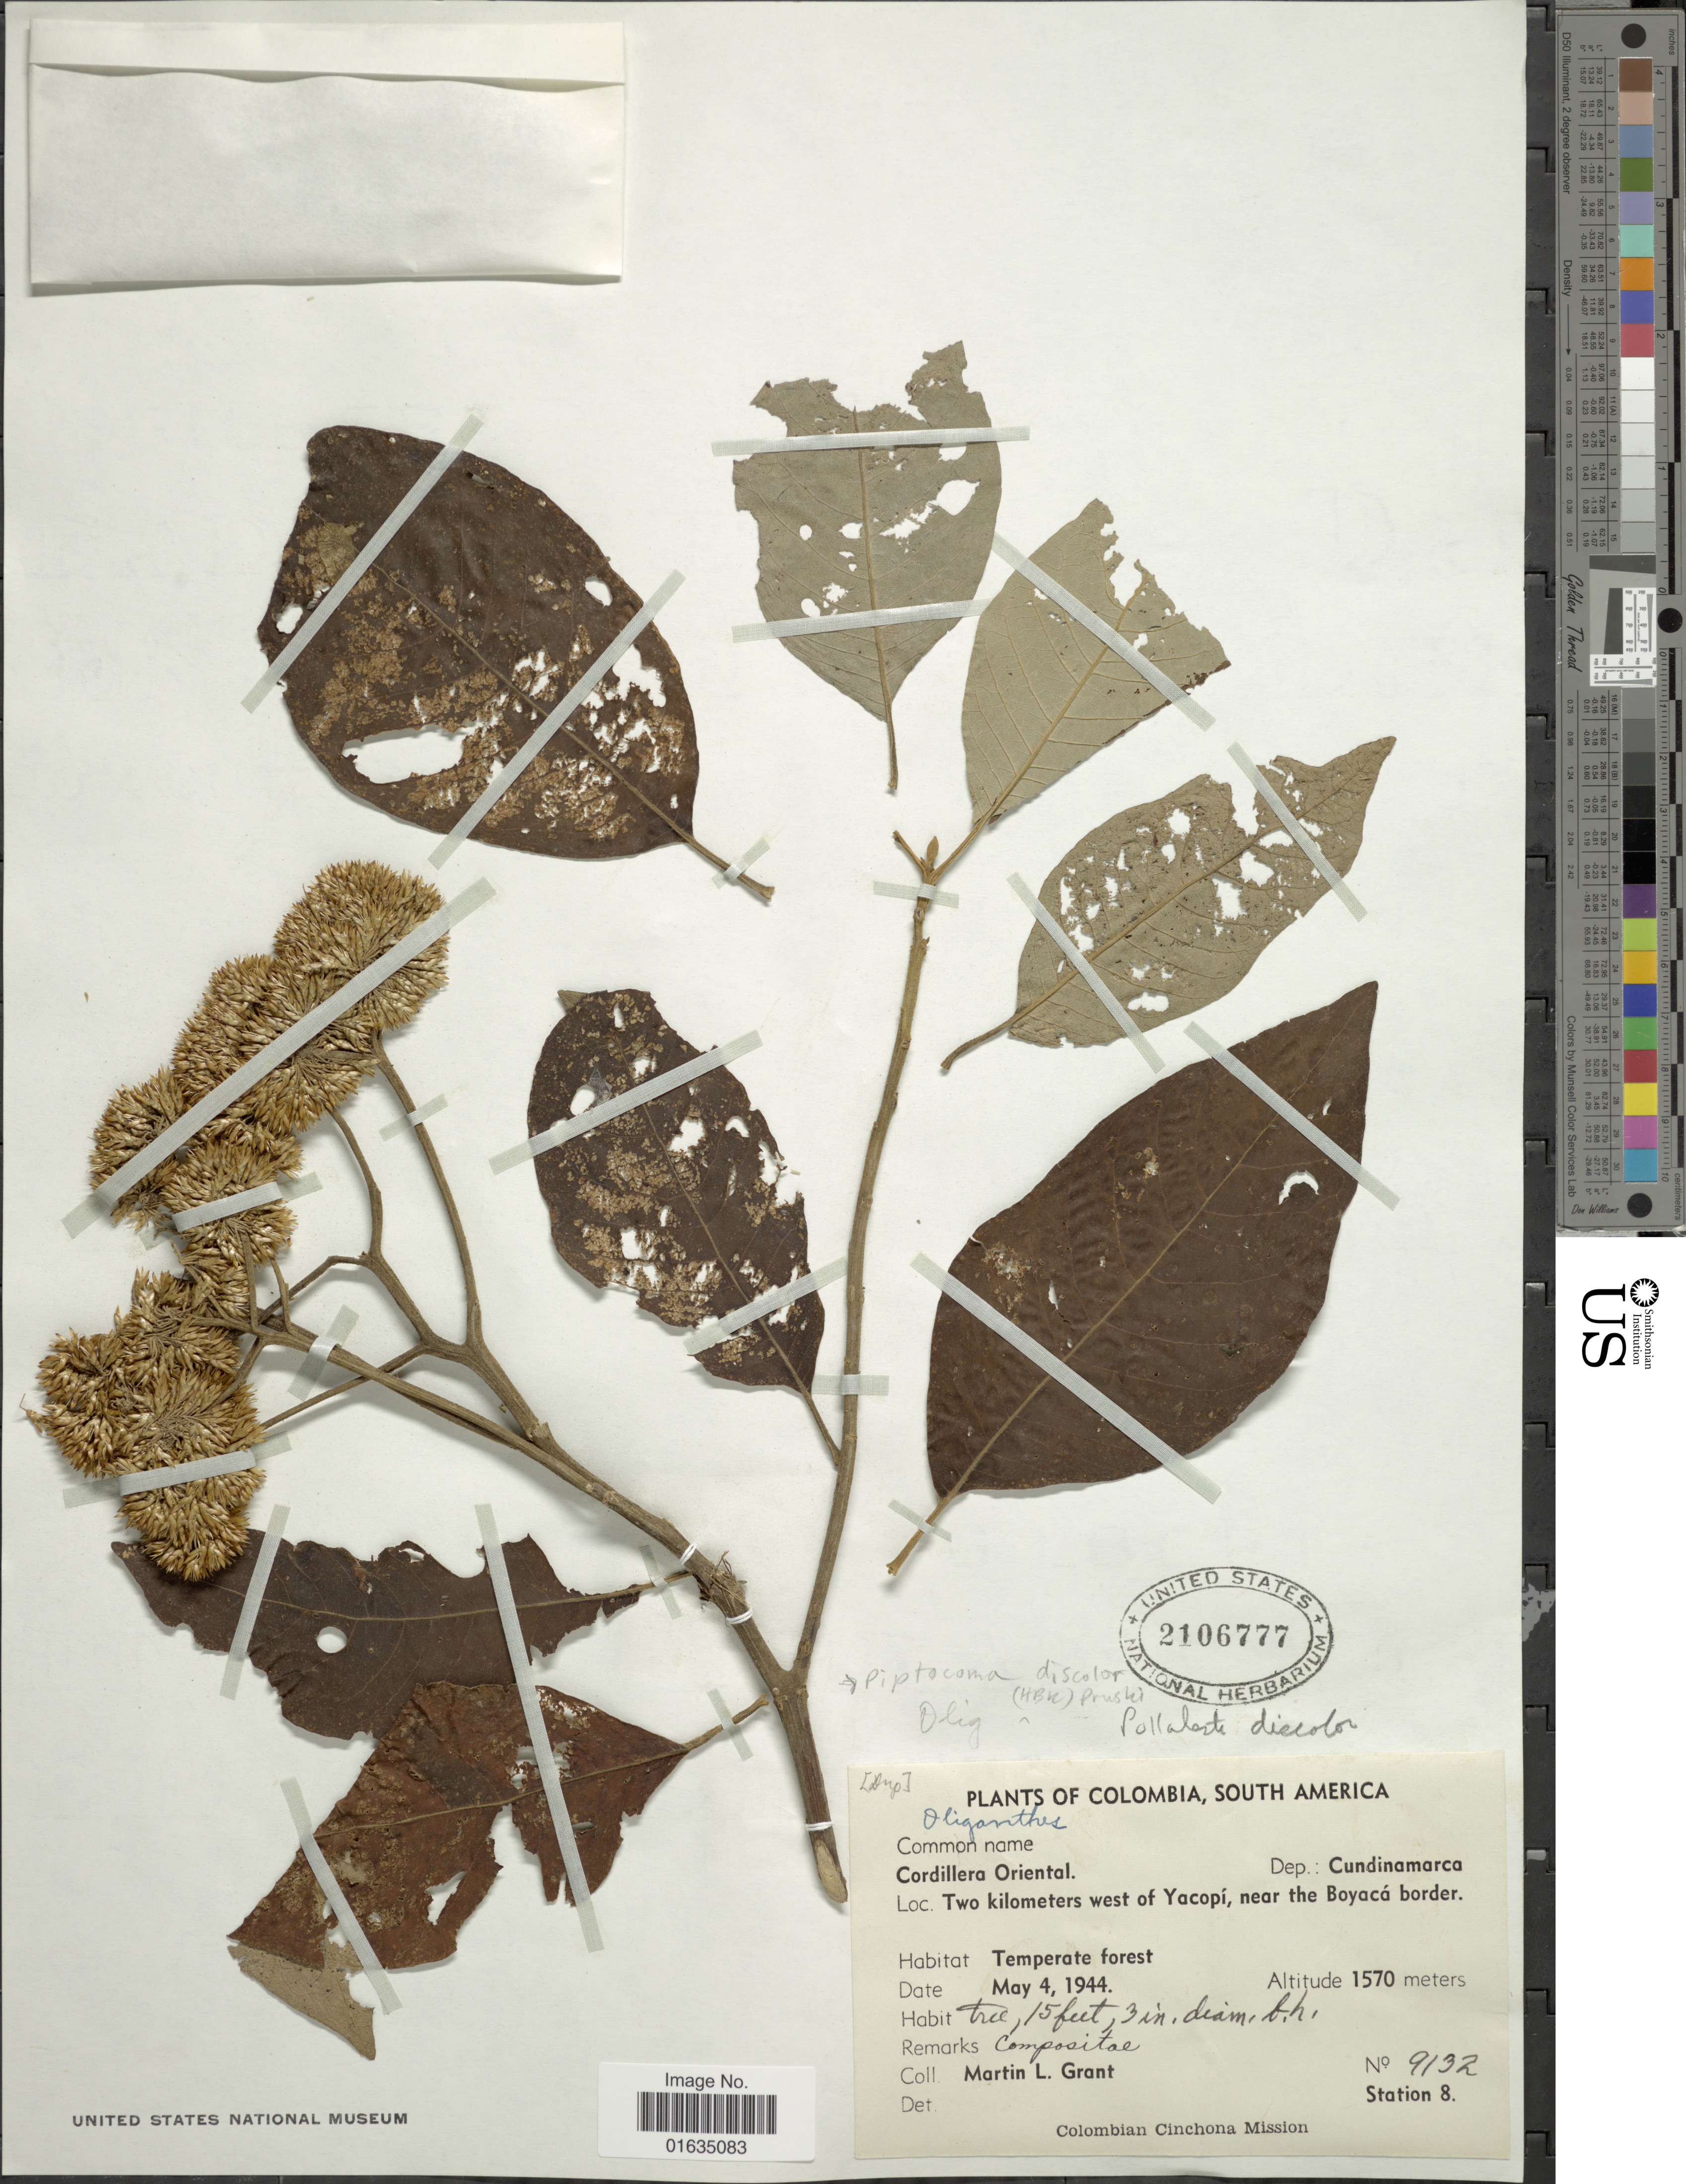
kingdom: Plantae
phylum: Tracheophyta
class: Magnoliopsida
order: Asterales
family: Asteraceae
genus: Pollalesta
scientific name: Pollalesta discolor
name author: (Kunth) Aristeg.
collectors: M. L. Grant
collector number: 9131/8*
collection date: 1944-05-04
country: Colombia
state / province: Cundinamarca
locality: South America, Cordillera Oriental, Dep. Cundinamarca, two kilometers west of Yacopi, near the Boyaca border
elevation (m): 1570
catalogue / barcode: US 2106777